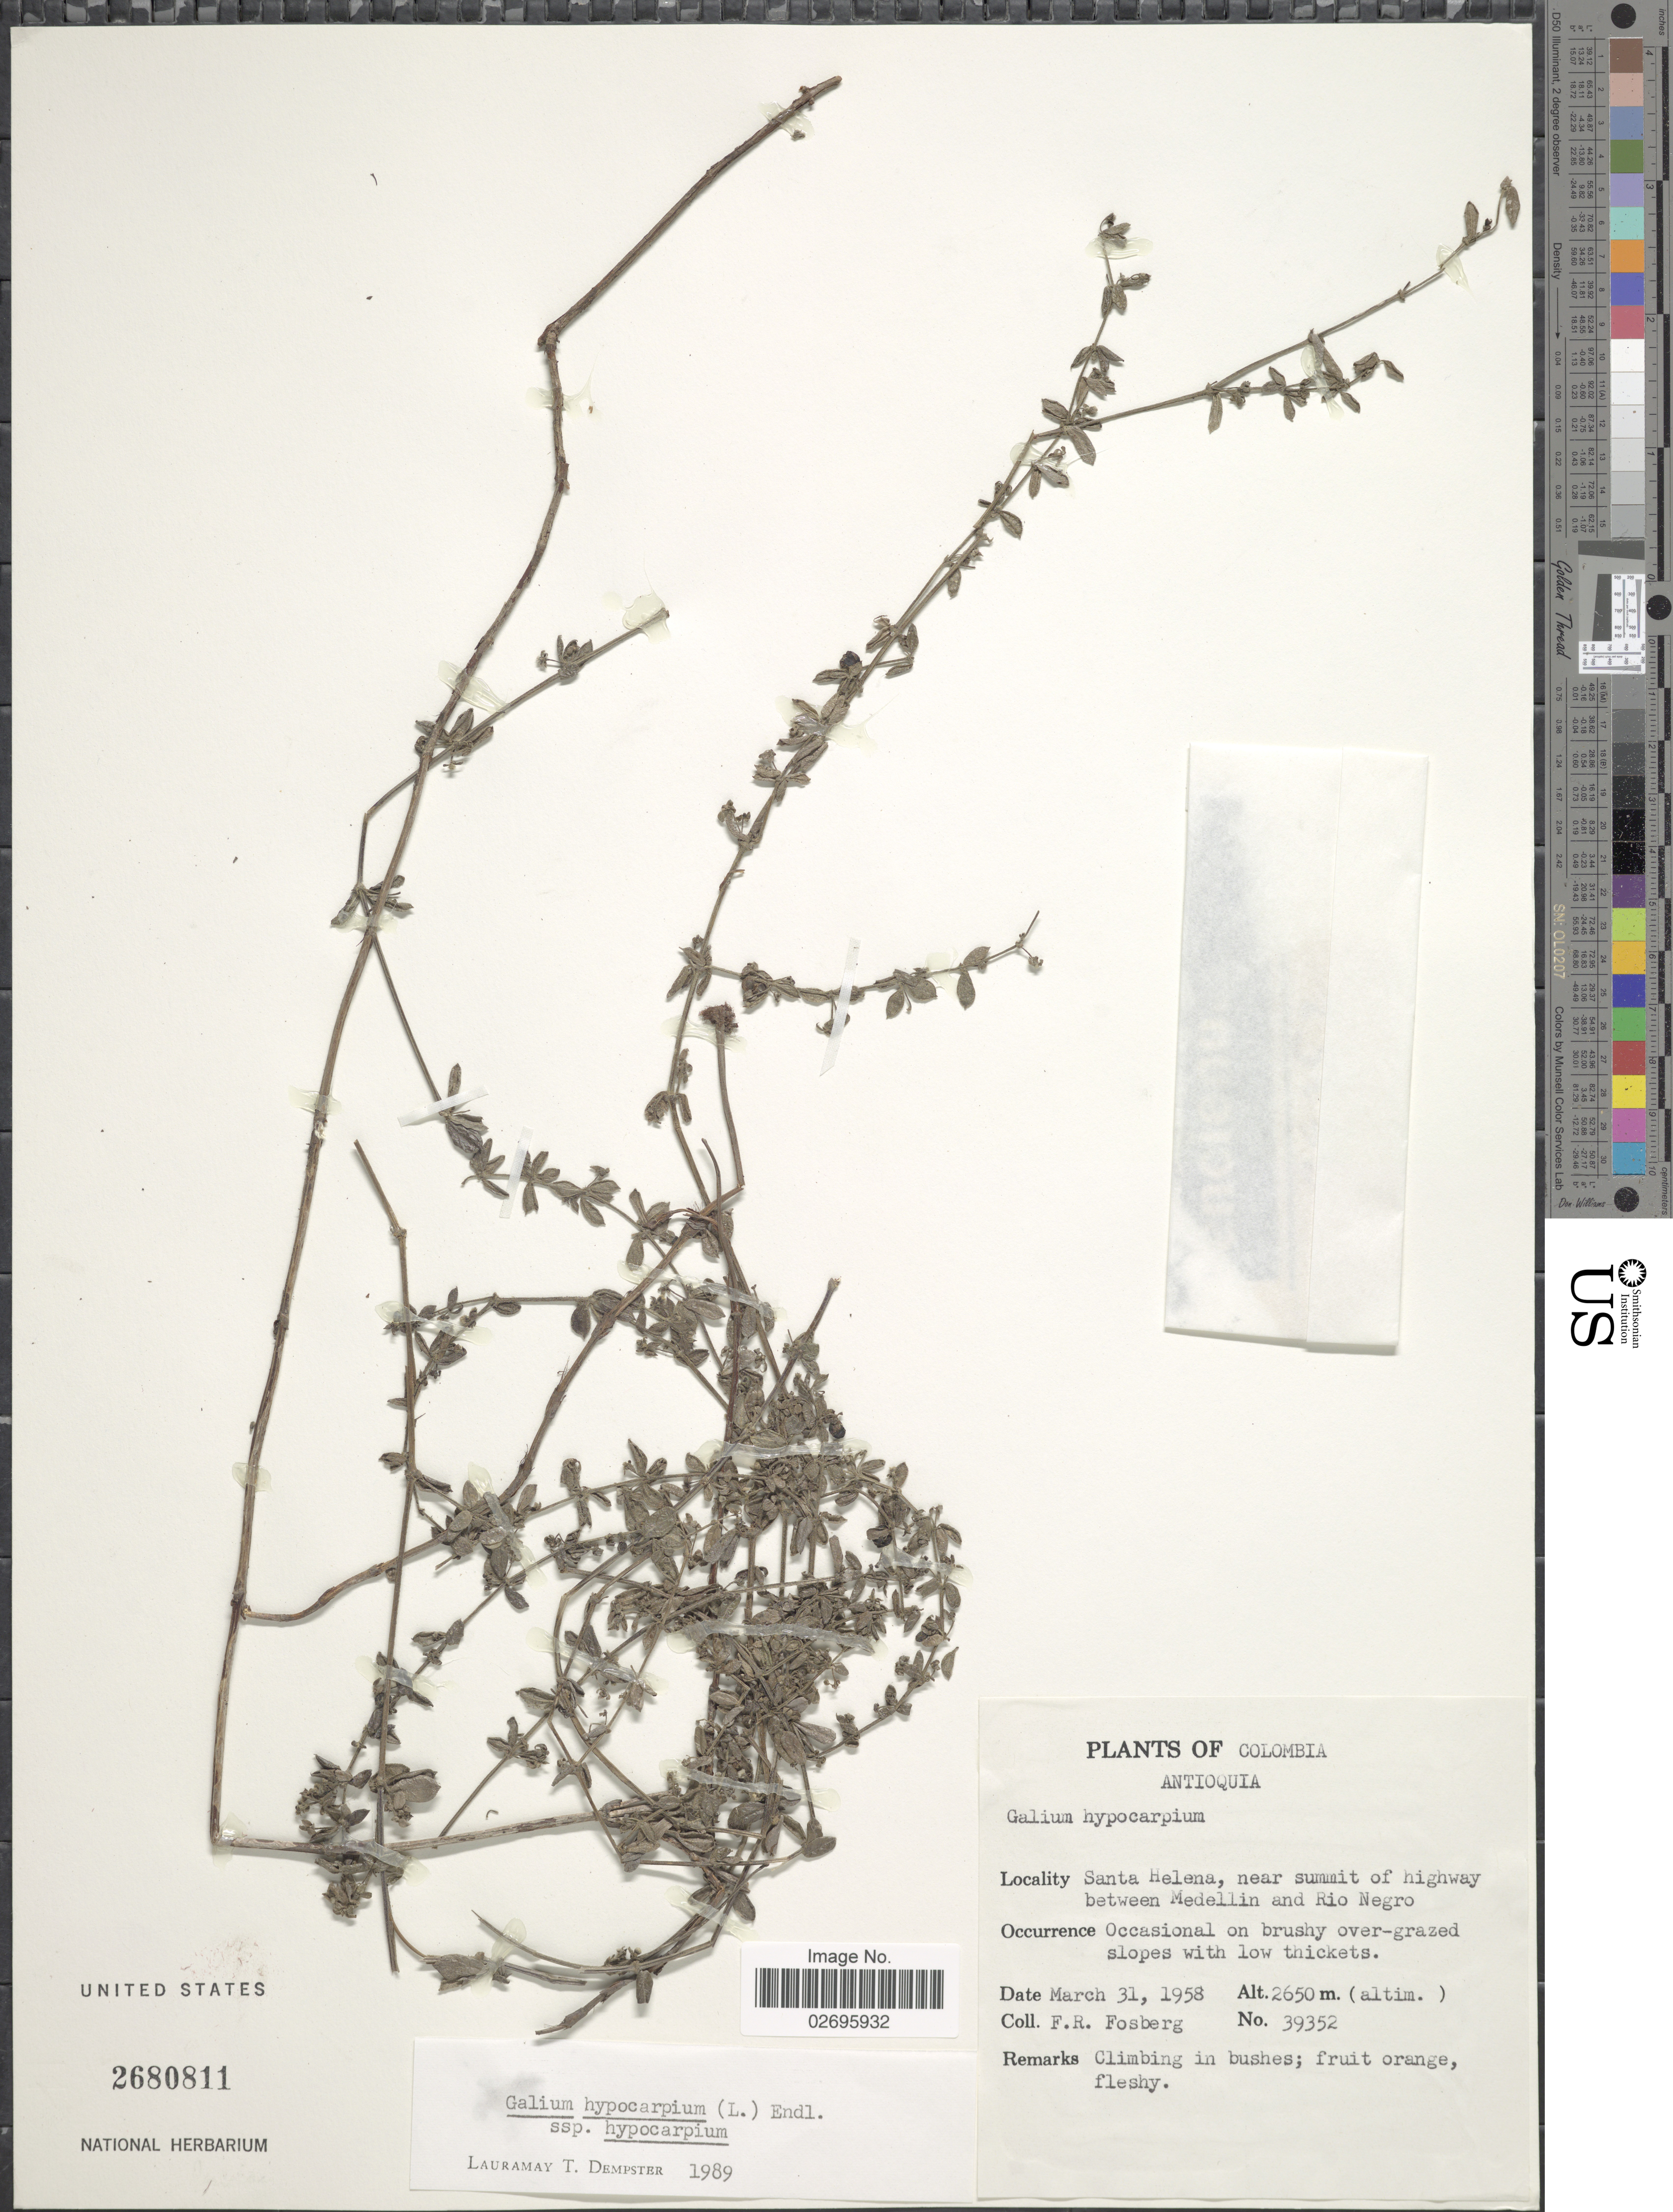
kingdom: Plantae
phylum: Tracheophyta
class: Magnoliopsida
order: Gentianales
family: Rubiaceae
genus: Galium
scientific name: Galium hypocarpium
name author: (L.) Endl. ex Griseb.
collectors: F. R. Fosberg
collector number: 39352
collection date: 1958-03-31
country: Colombia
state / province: Antioquia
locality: Santa Helena, near summit of highway between Medellin and Rio Negro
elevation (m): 2650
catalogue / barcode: US 2680811